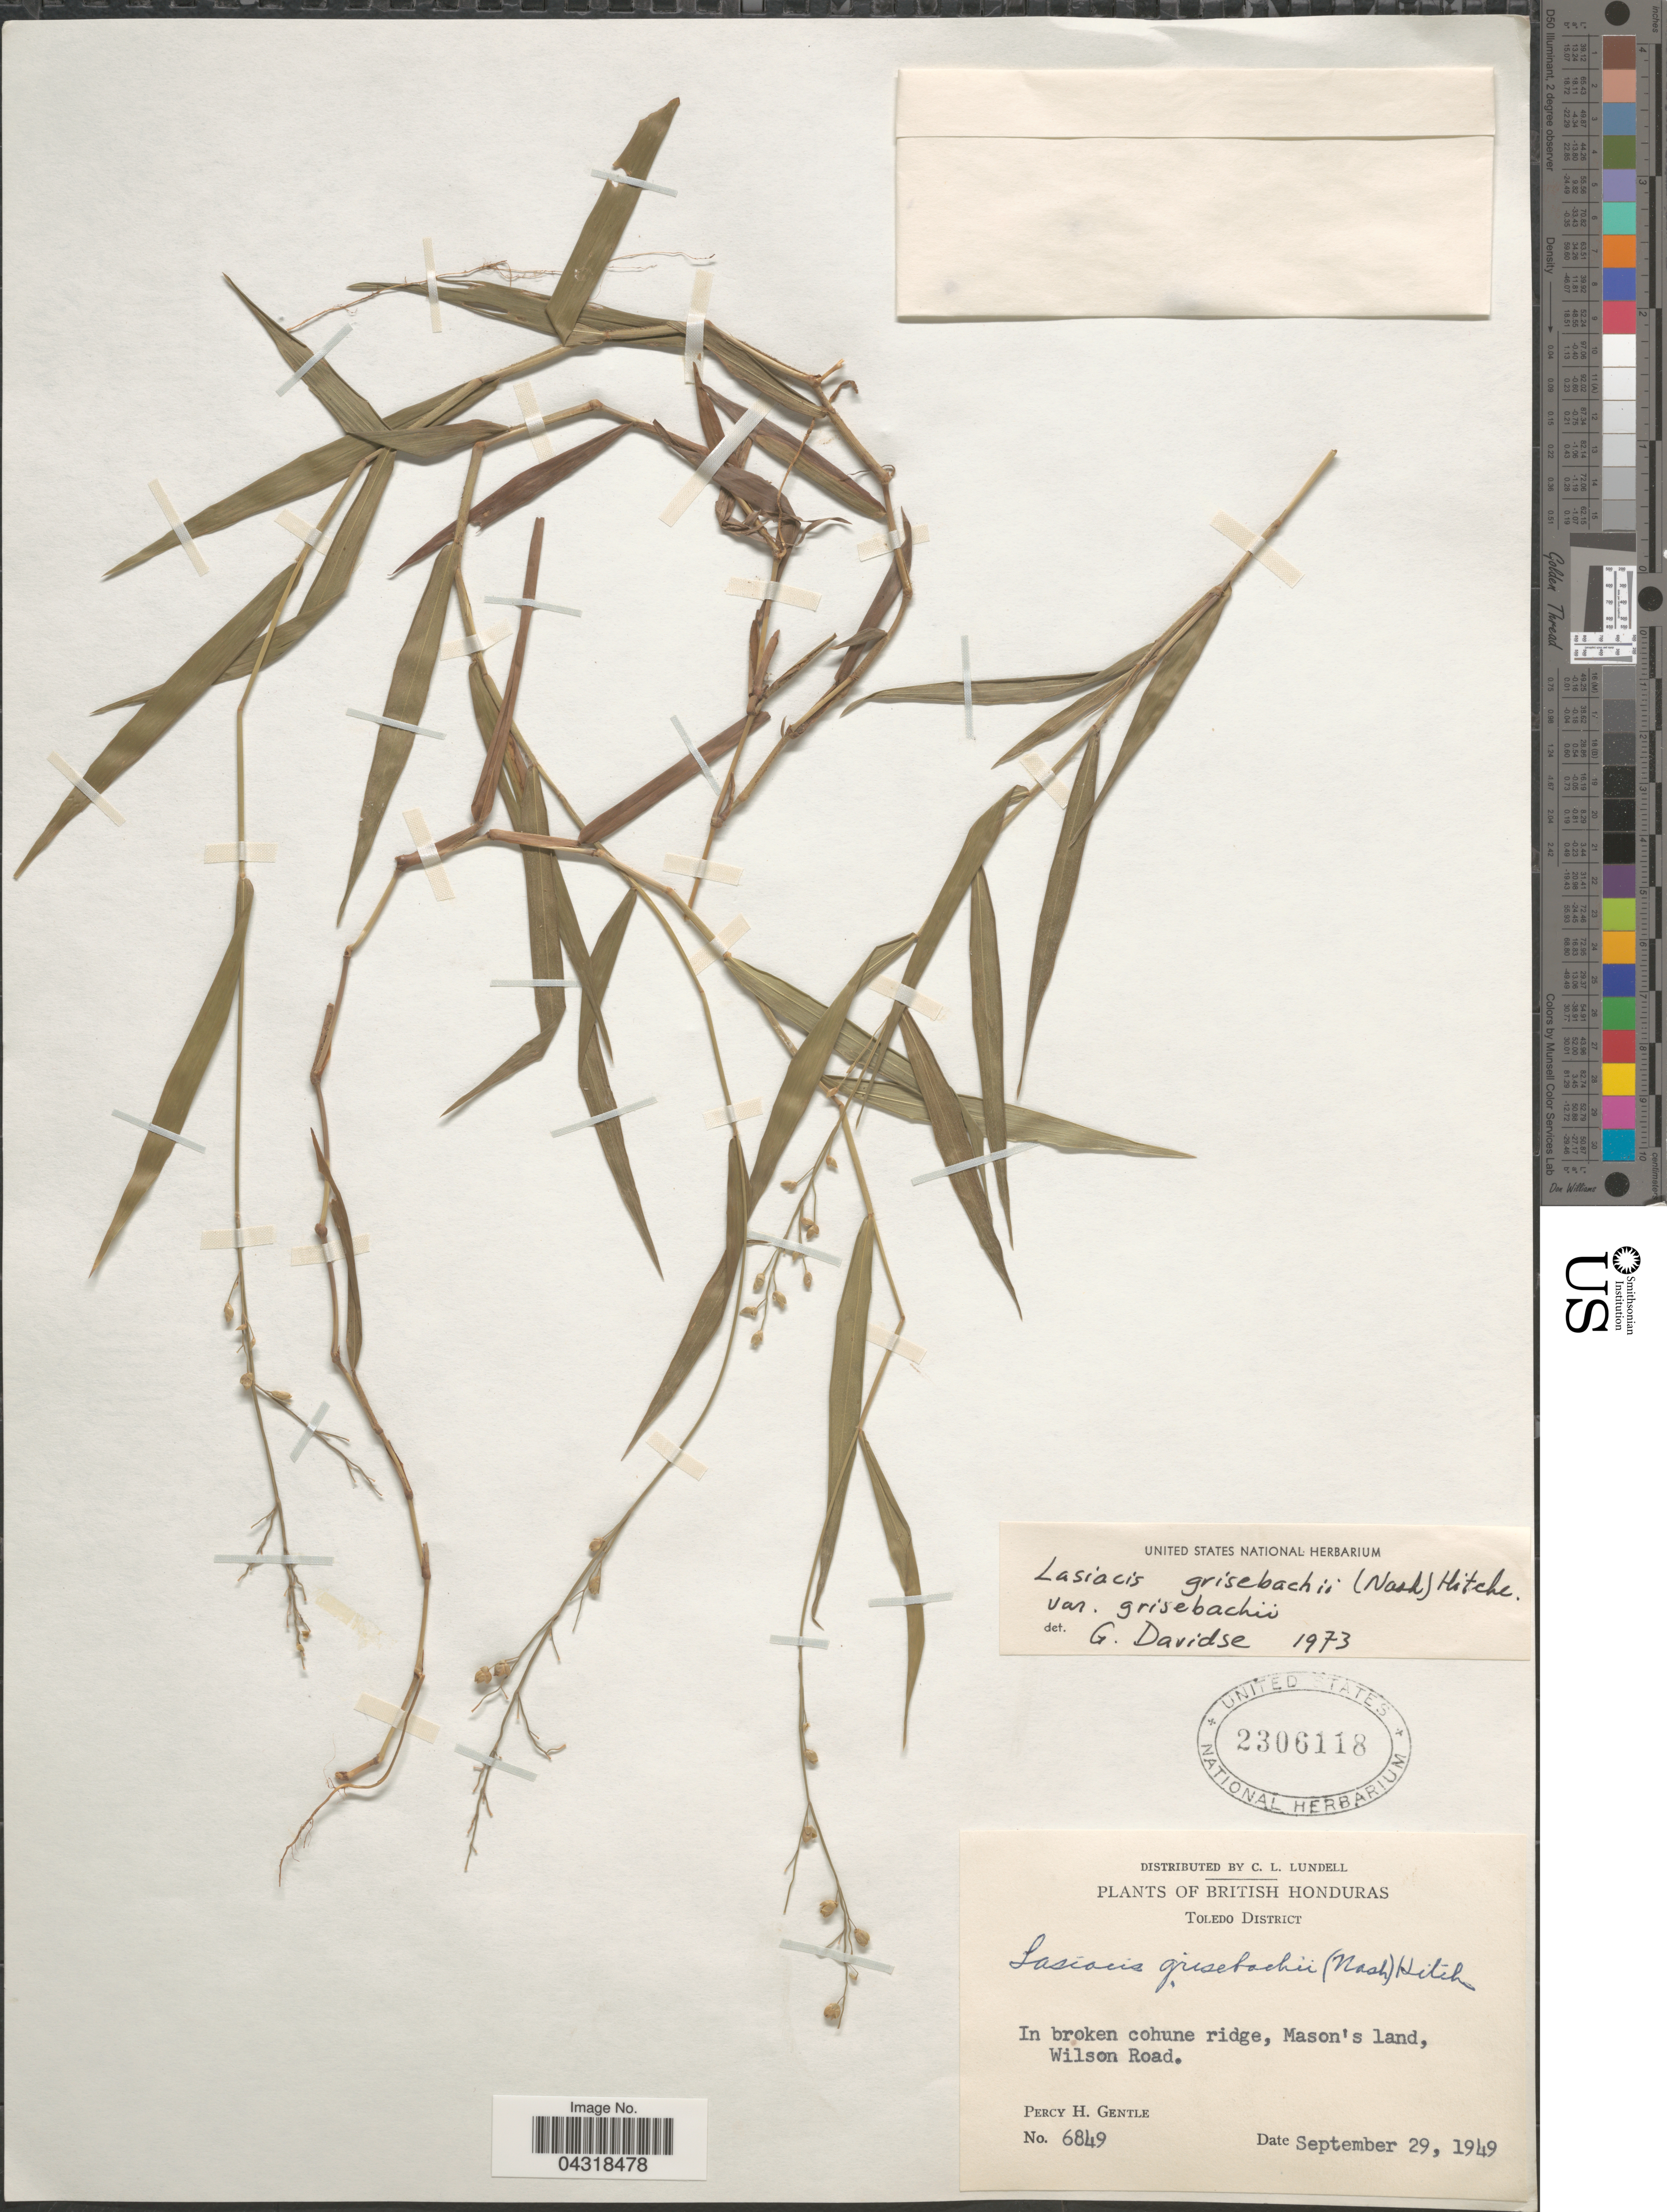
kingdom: Plantae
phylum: Tracheophyta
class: Liliopsida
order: Poales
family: Poaceae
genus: Lasiacis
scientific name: Lasiacis grisebachii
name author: (Nash) Hitchc.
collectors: P. H. Gentle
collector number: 6849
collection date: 1949-09-29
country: Belize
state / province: Toledo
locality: British Honduras. Toledo District. In broken cohune ridge, Mason's land, Wilson Road.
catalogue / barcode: US 2306118